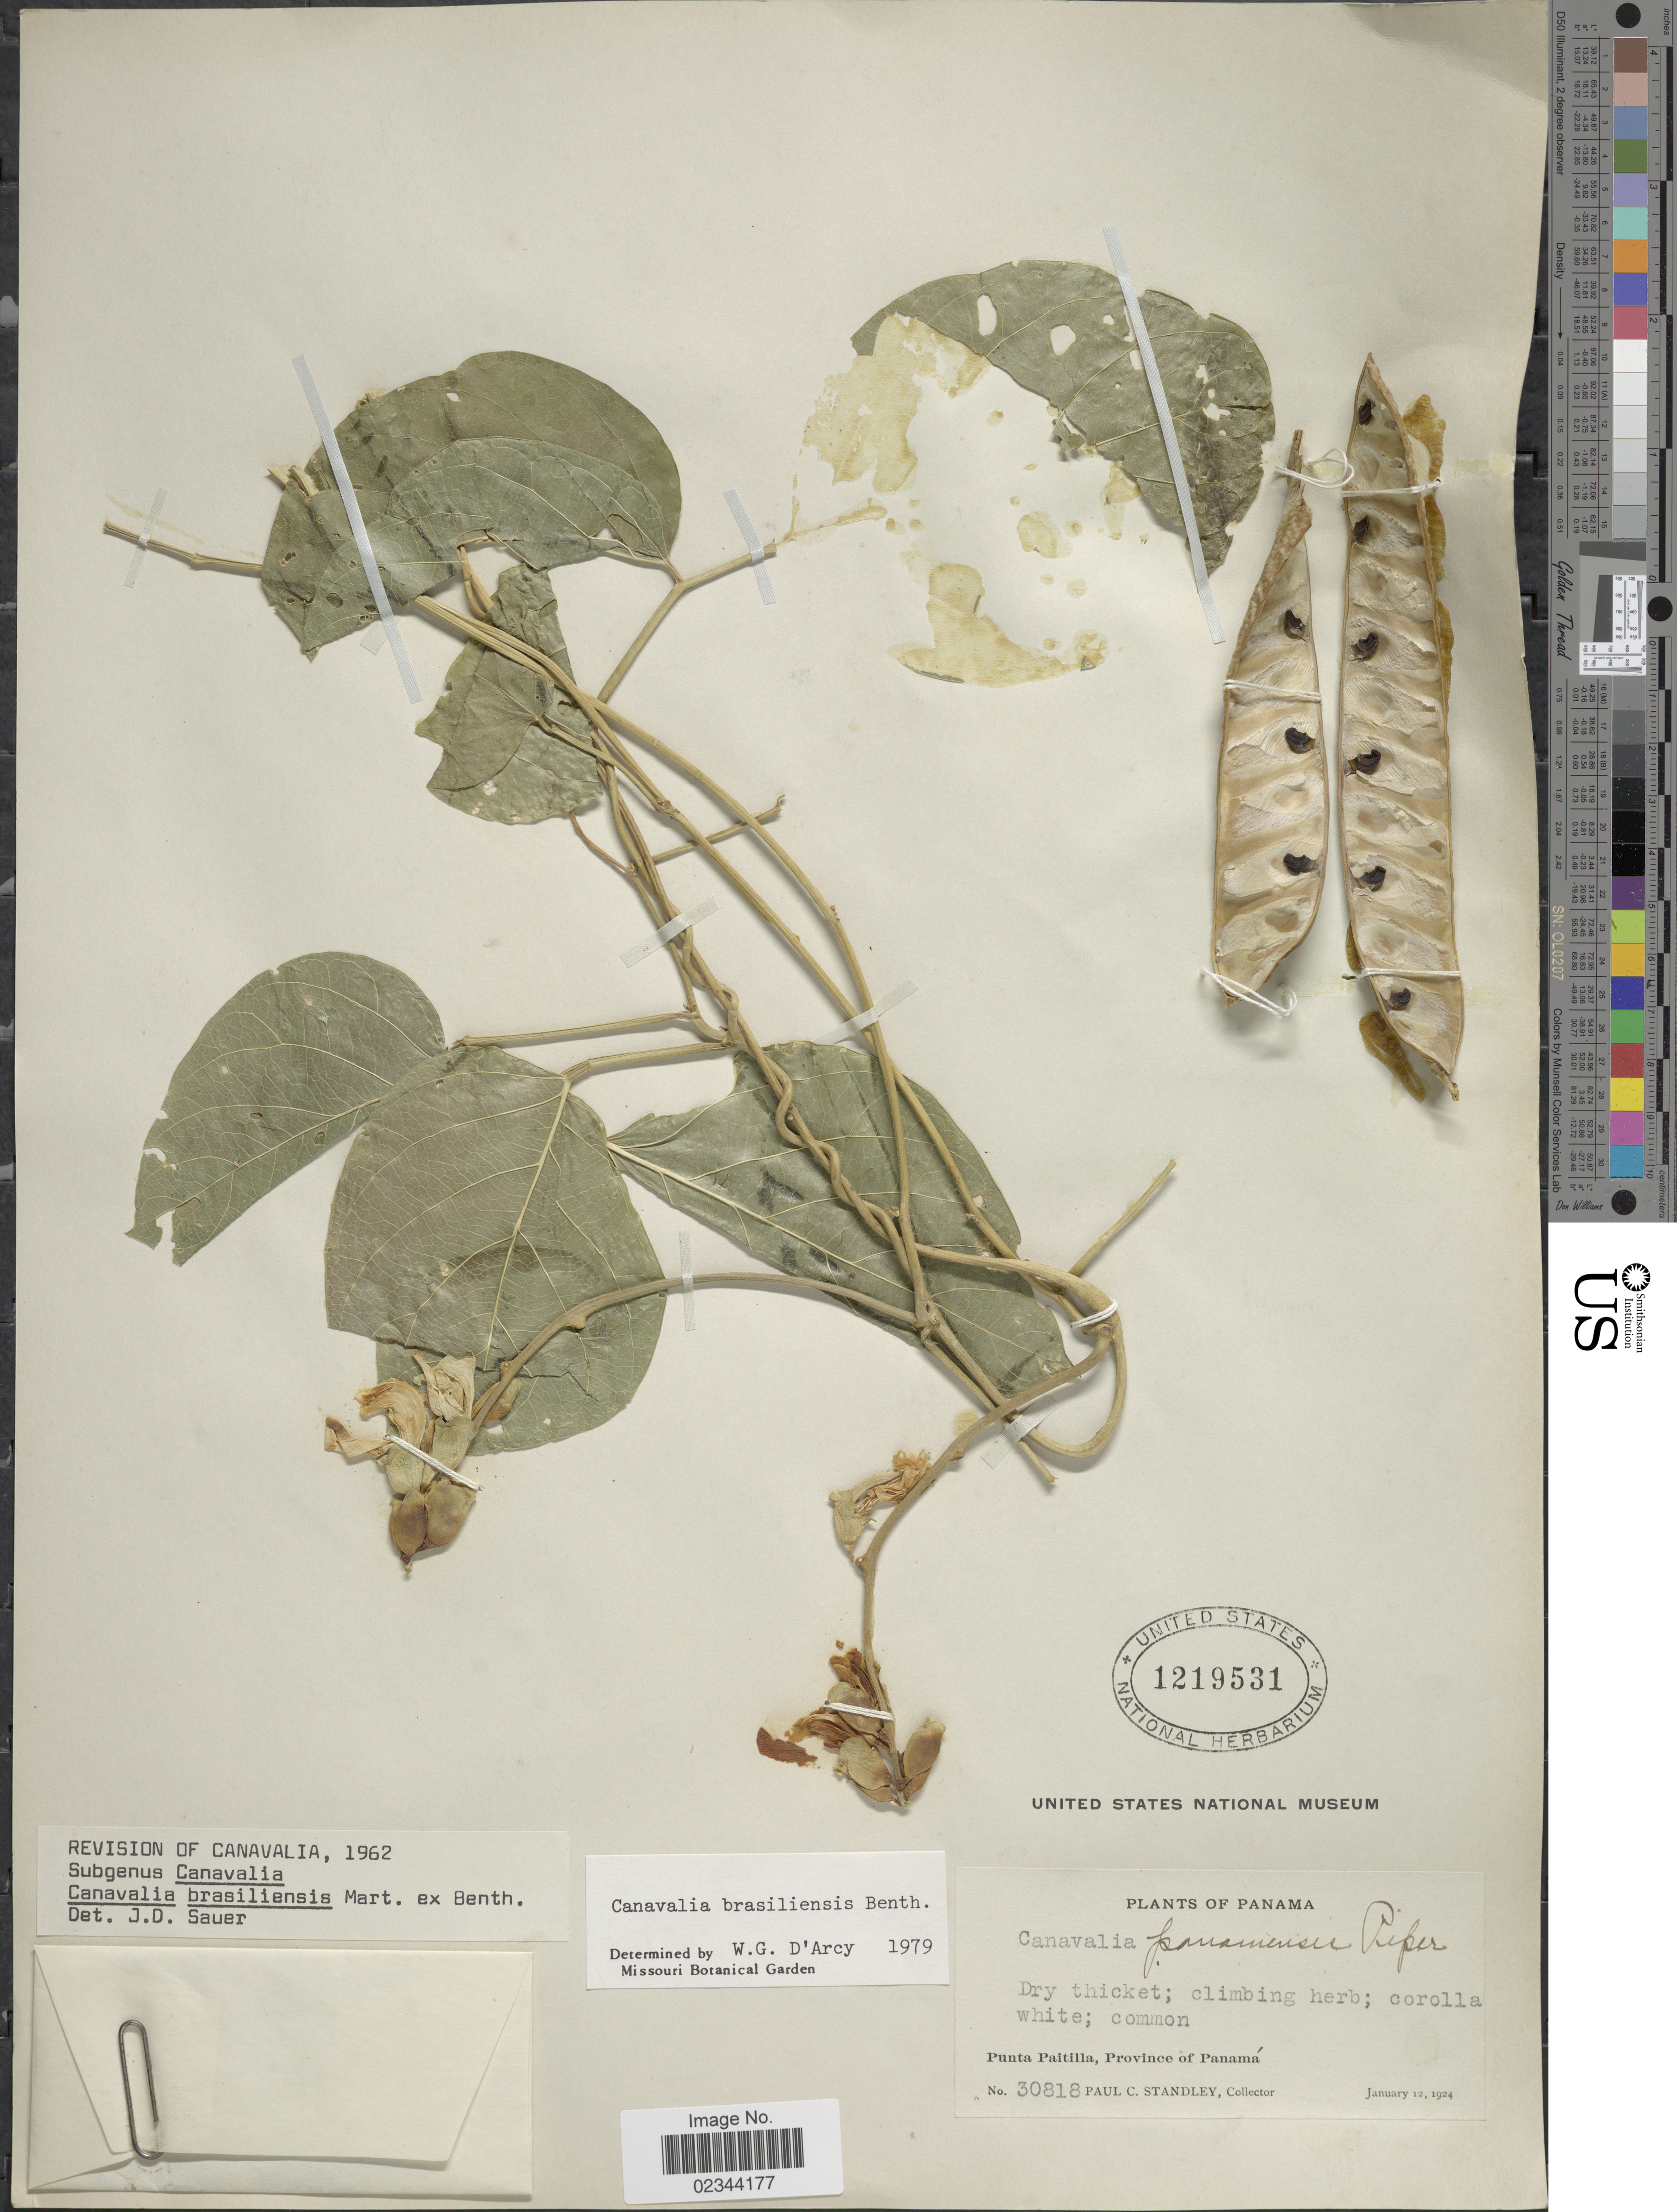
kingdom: Plantae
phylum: Tracheophyta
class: Magnoliopsida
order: Fabales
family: Fabaceae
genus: Canavalia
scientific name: Canavalia brasiliensis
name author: Mart. ex Benth.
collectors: P. C. Standley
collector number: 30818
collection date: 1924-01-12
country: Panama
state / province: Panamá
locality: Punta Paitilla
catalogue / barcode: US 1219531